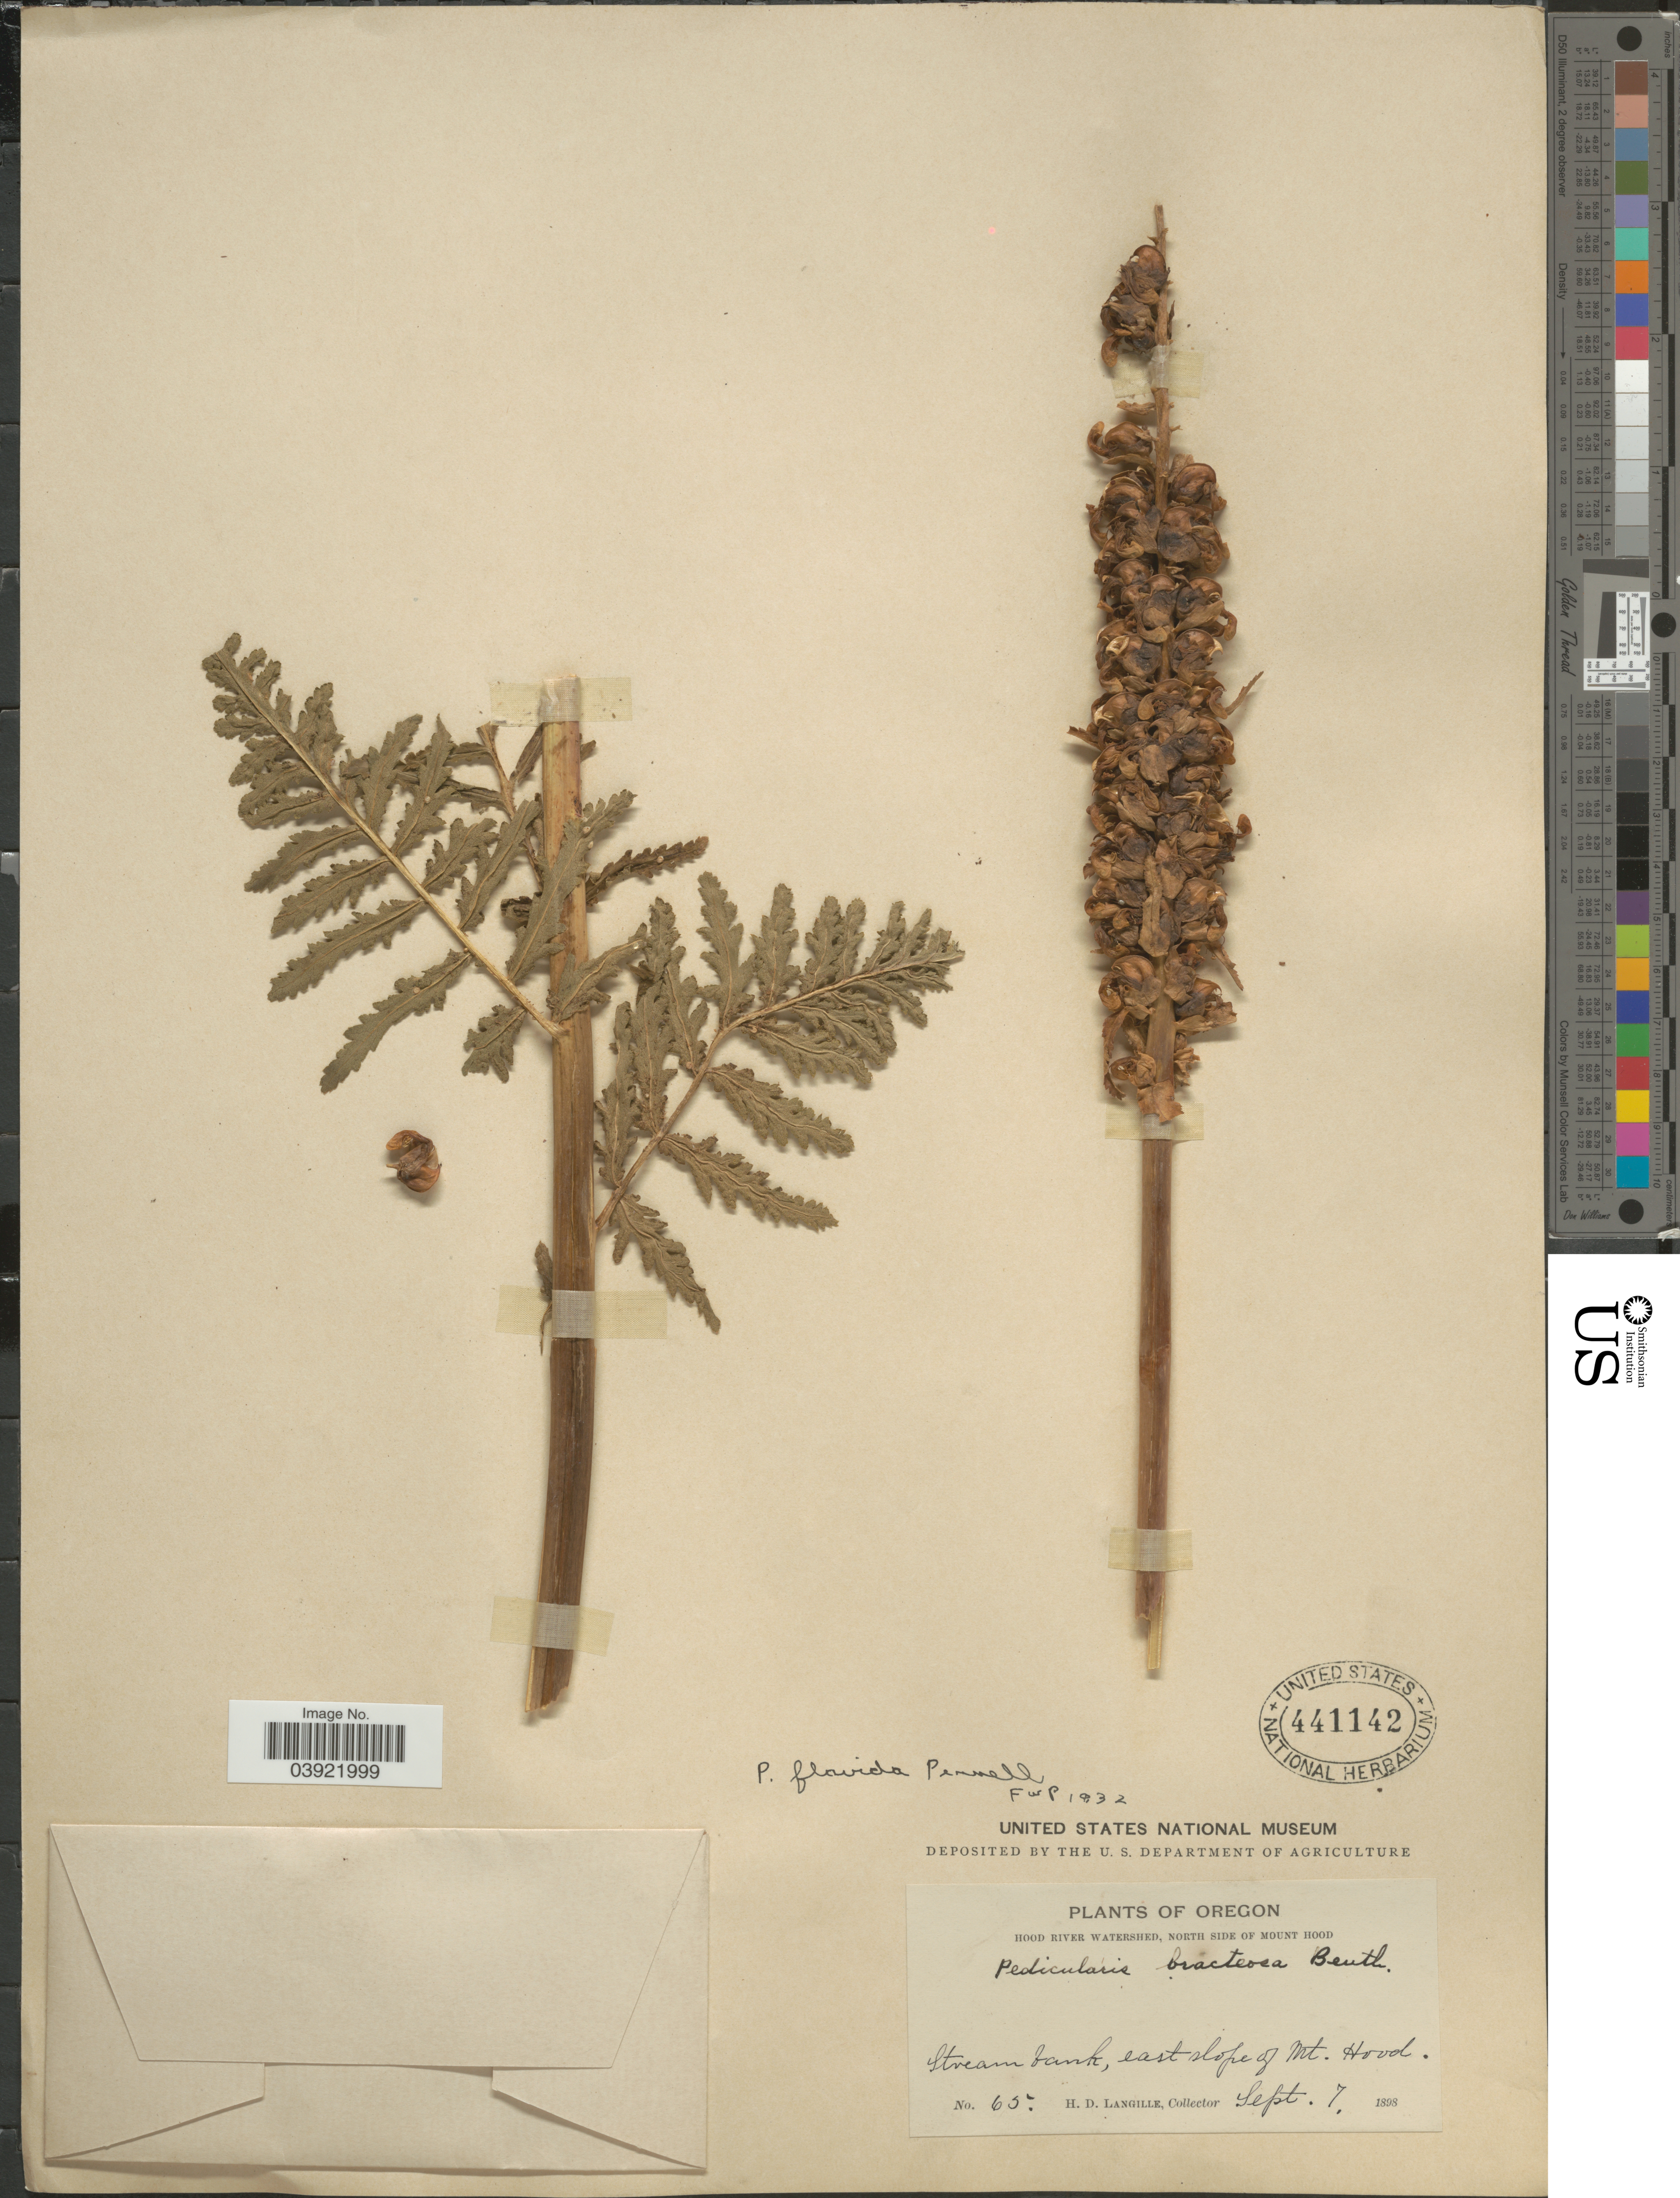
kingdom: Plantae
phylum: Tracheophyta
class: Magnoliopsida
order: Lamiales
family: Orobanchaceae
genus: Pedicularis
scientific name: Pedicularis flavida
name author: Pennell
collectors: H. Langille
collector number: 65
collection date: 1898-09-07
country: United States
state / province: Oregon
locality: Hood River Watershed, north side of Mount Hood. Stream bank, east slope of Mt. Hood.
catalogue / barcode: US 441142